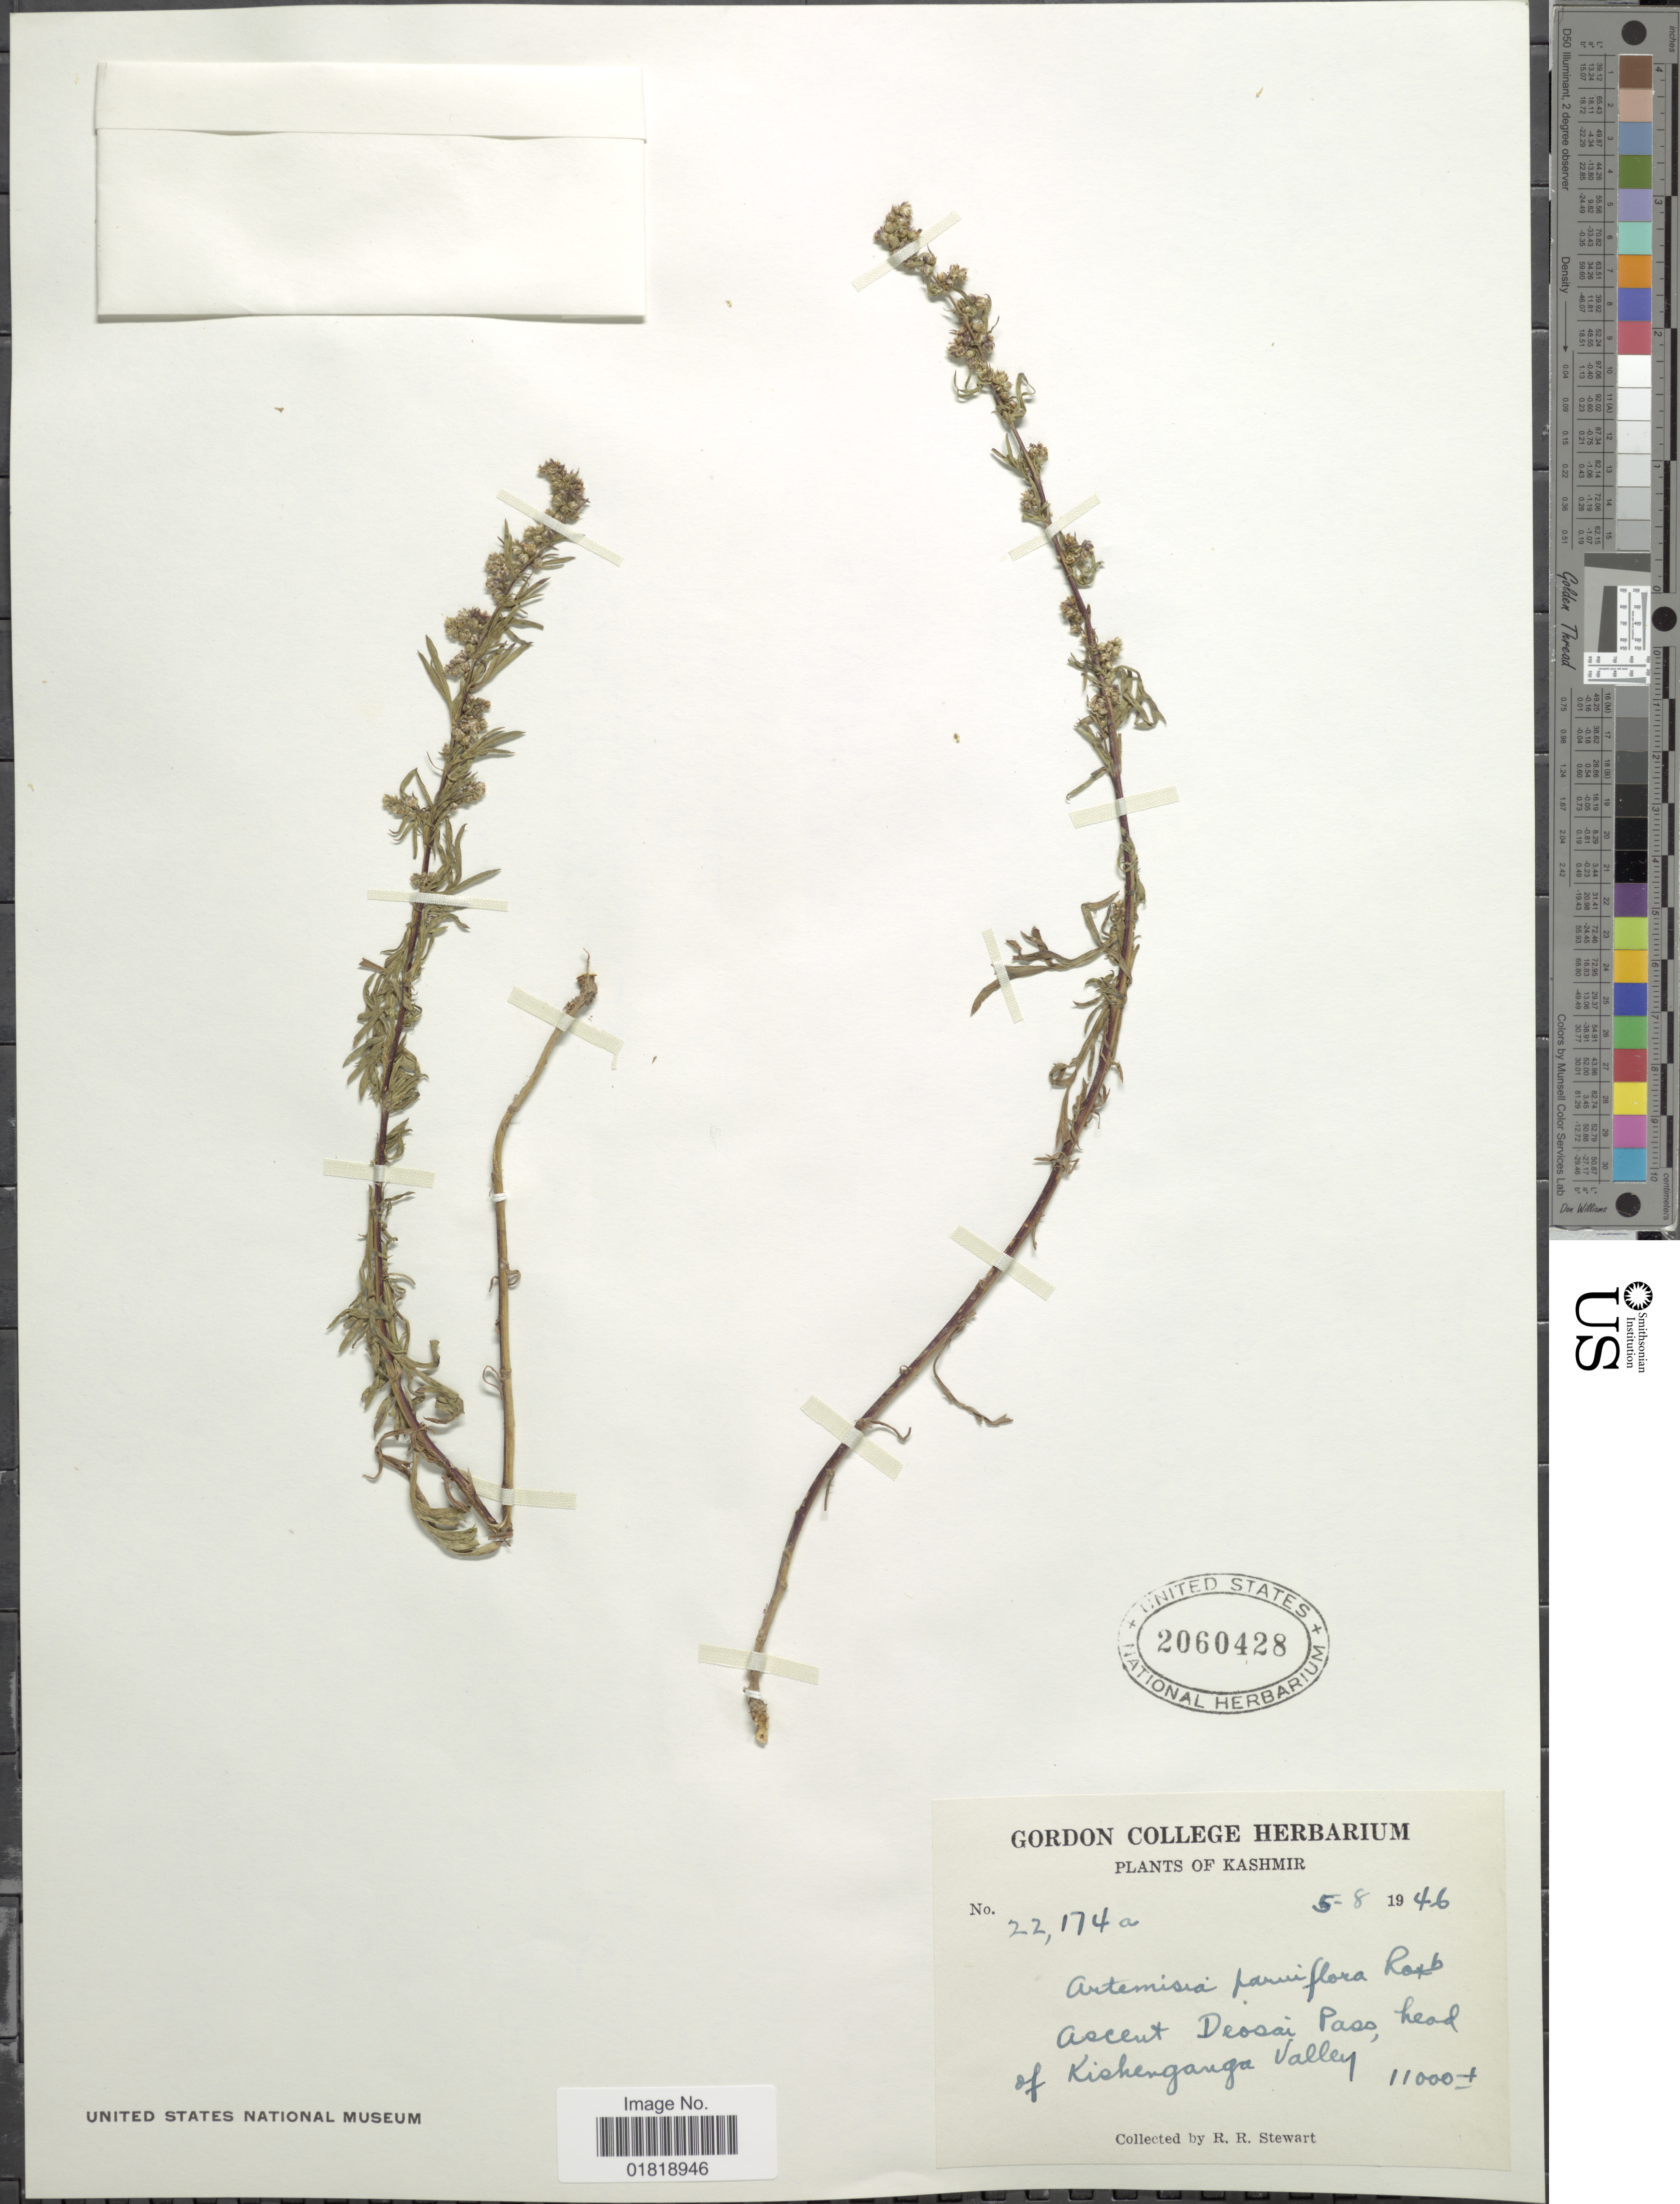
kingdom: Plantae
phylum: Tracheophyta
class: Magnoliopsida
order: Asterales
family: Asteraceae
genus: Artemisia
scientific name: Artemisia parviflora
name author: Roxb.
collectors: R. R. Stewart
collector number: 22174a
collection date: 1946-08-05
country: India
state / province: Jammu and Kashmir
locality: Kashmir, Ascent Dcosai Pass, head of Kisheganga Valley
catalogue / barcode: US 2060428